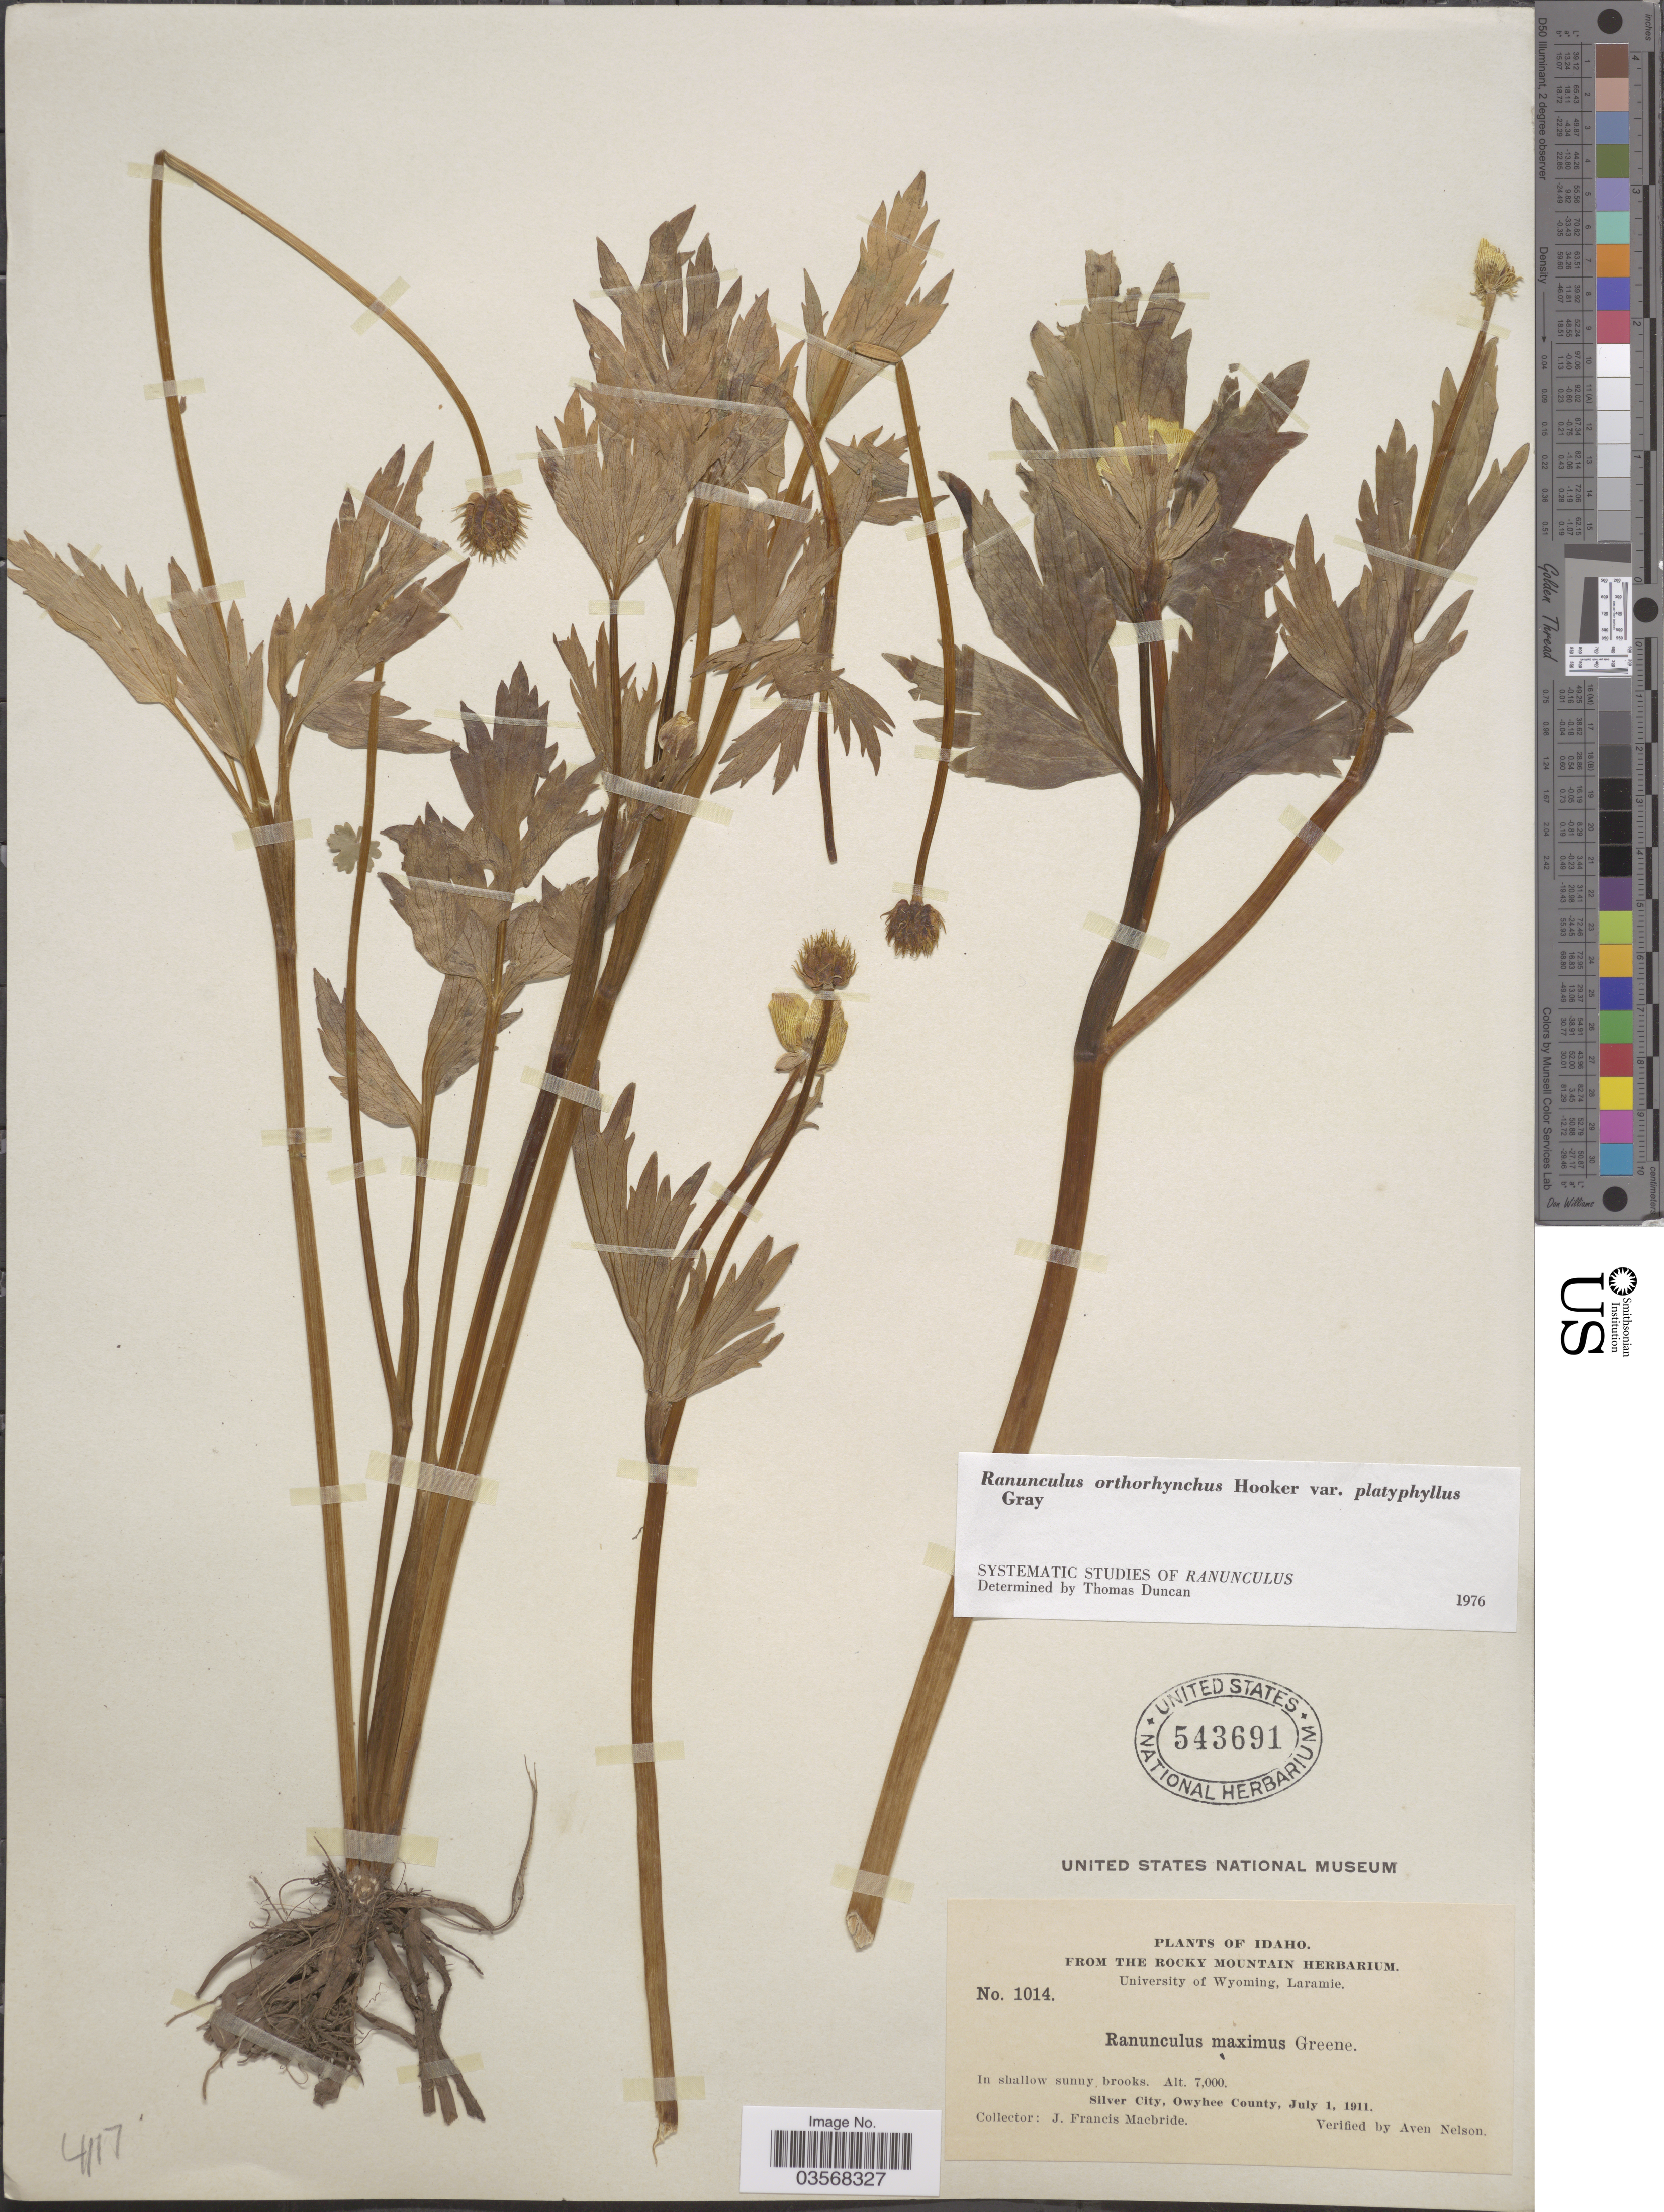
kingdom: Plantae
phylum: Tracheophyta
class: Magnoliopsida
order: Ranunculales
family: Ranunculaceae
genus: Ranunculus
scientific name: Ranunculus orthorhynchus var. platyphyllus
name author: A. Gray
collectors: J. F. Macbride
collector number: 1014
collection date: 1911-07-01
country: United States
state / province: Idaho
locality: Silver City, Owyhee County.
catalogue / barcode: US 543691